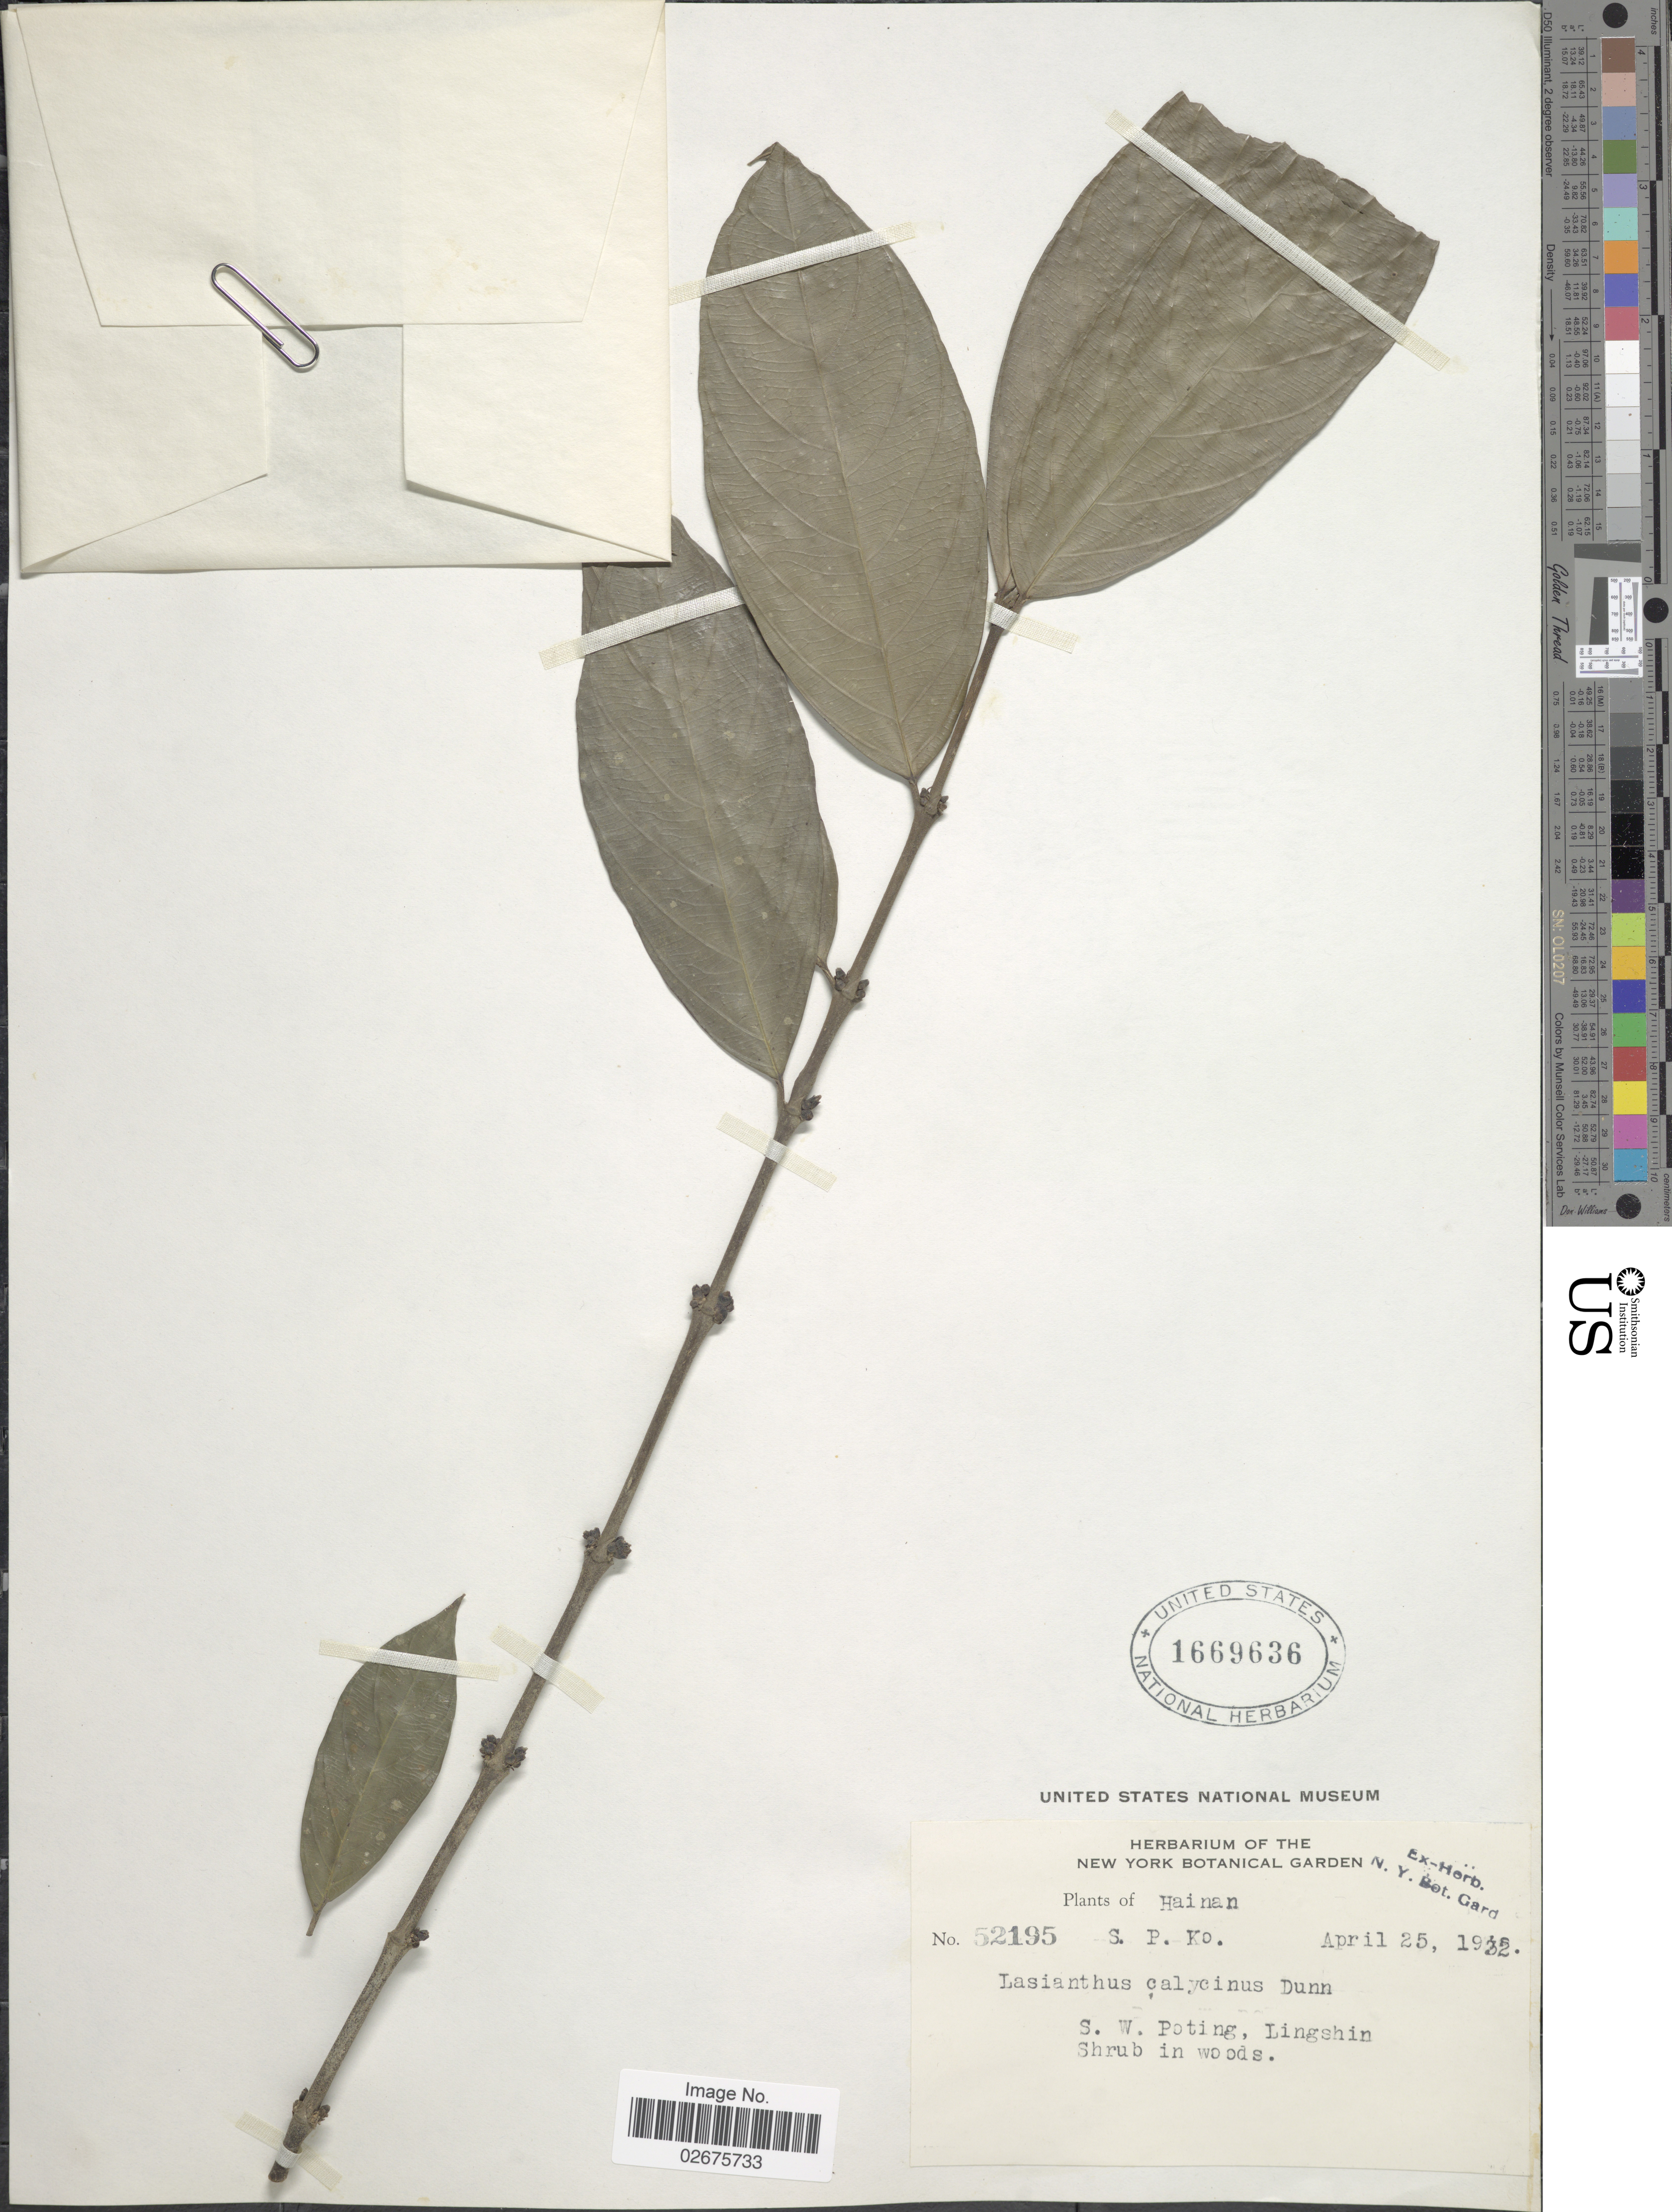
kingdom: Plantae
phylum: Tracheophyta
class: Magnoliopsida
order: Gentianales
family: Rubiaceae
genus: Lasianthus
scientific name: Lasianthus calycinus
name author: Dunn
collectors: S. P. Ko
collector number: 52195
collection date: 1932-07-25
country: China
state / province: Hainan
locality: Hainan, S. W. Poting, Lingshin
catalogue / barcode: US 1669636